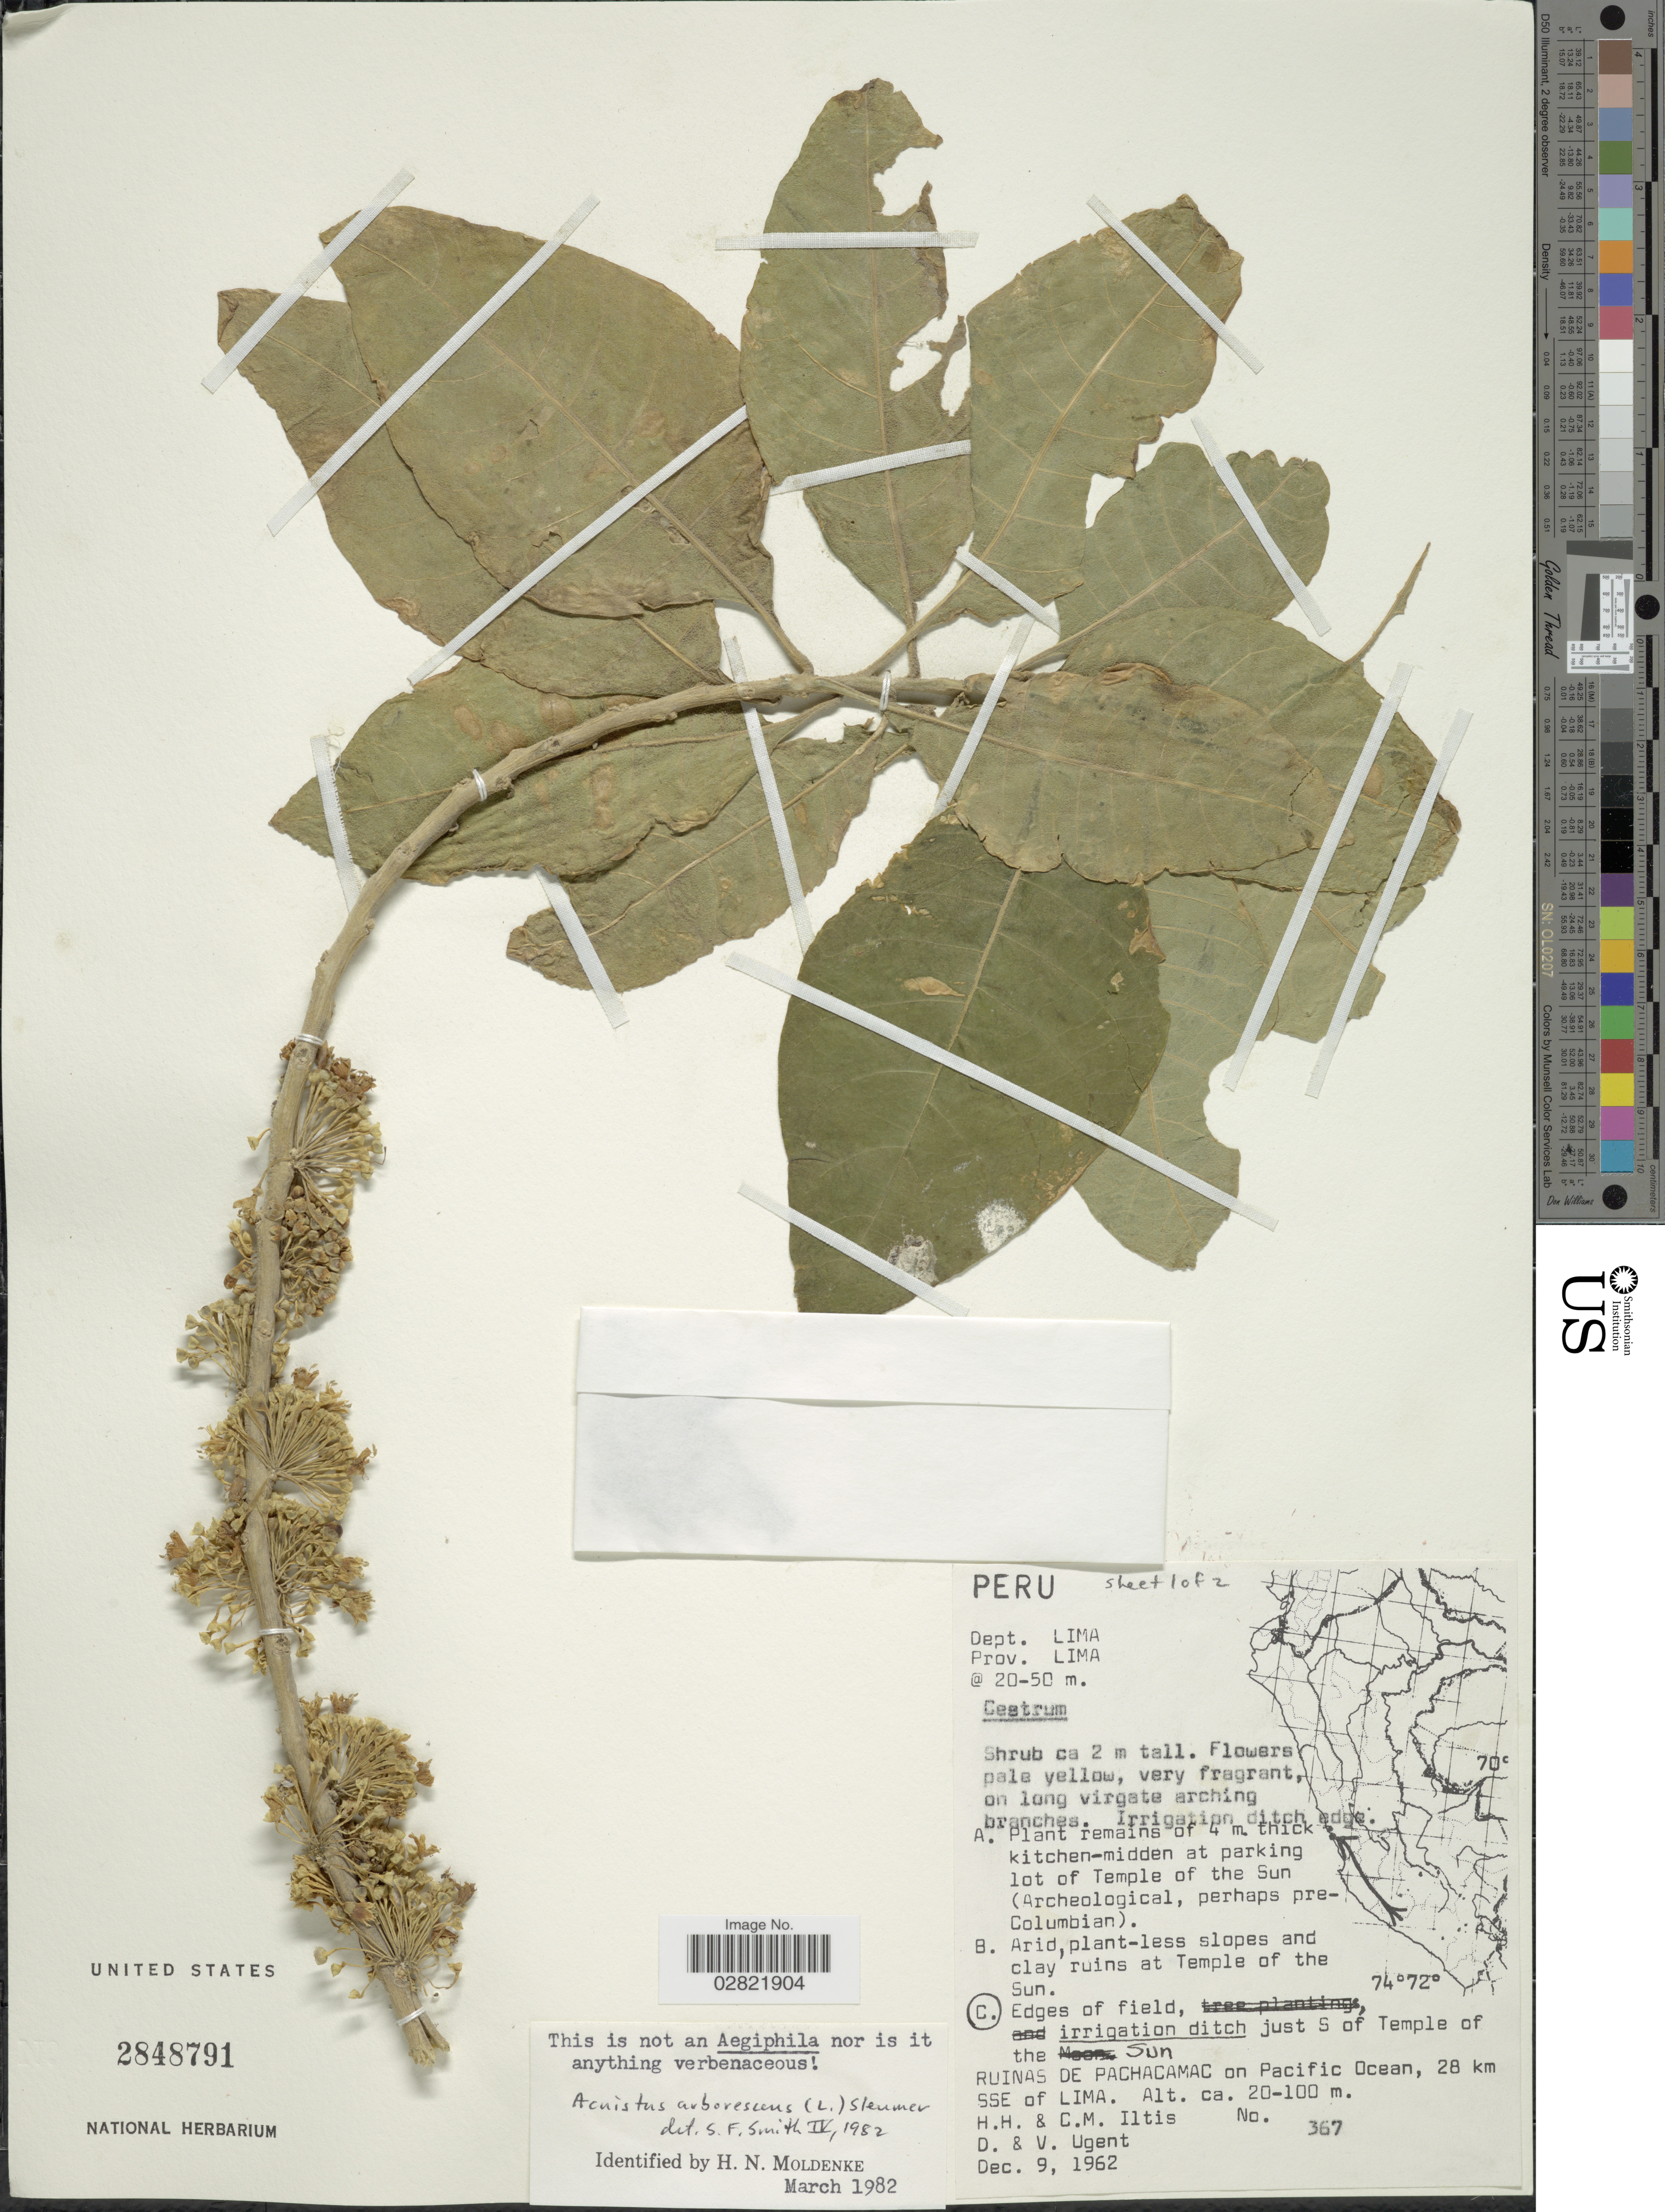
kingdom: Plantae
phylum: Tracheophyta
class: Magnoliopsida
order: Solanales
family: Solanaceae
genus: Acnistus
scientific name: Acnistus arborescens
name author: (L.) Schltdl.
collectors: H. H. Iltis, C. M Iltis, D. Ugent & V. Ugent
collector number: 367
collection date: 1962-12-09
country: Peru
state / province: Lima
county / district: Lima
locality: Edges of field, irrigation ditch just S of Temple of the Sun, Ruinas de Pachacamac on Pacific Ocean, 28 km SSE of Lima.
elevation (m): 20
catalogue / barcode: US 2848791